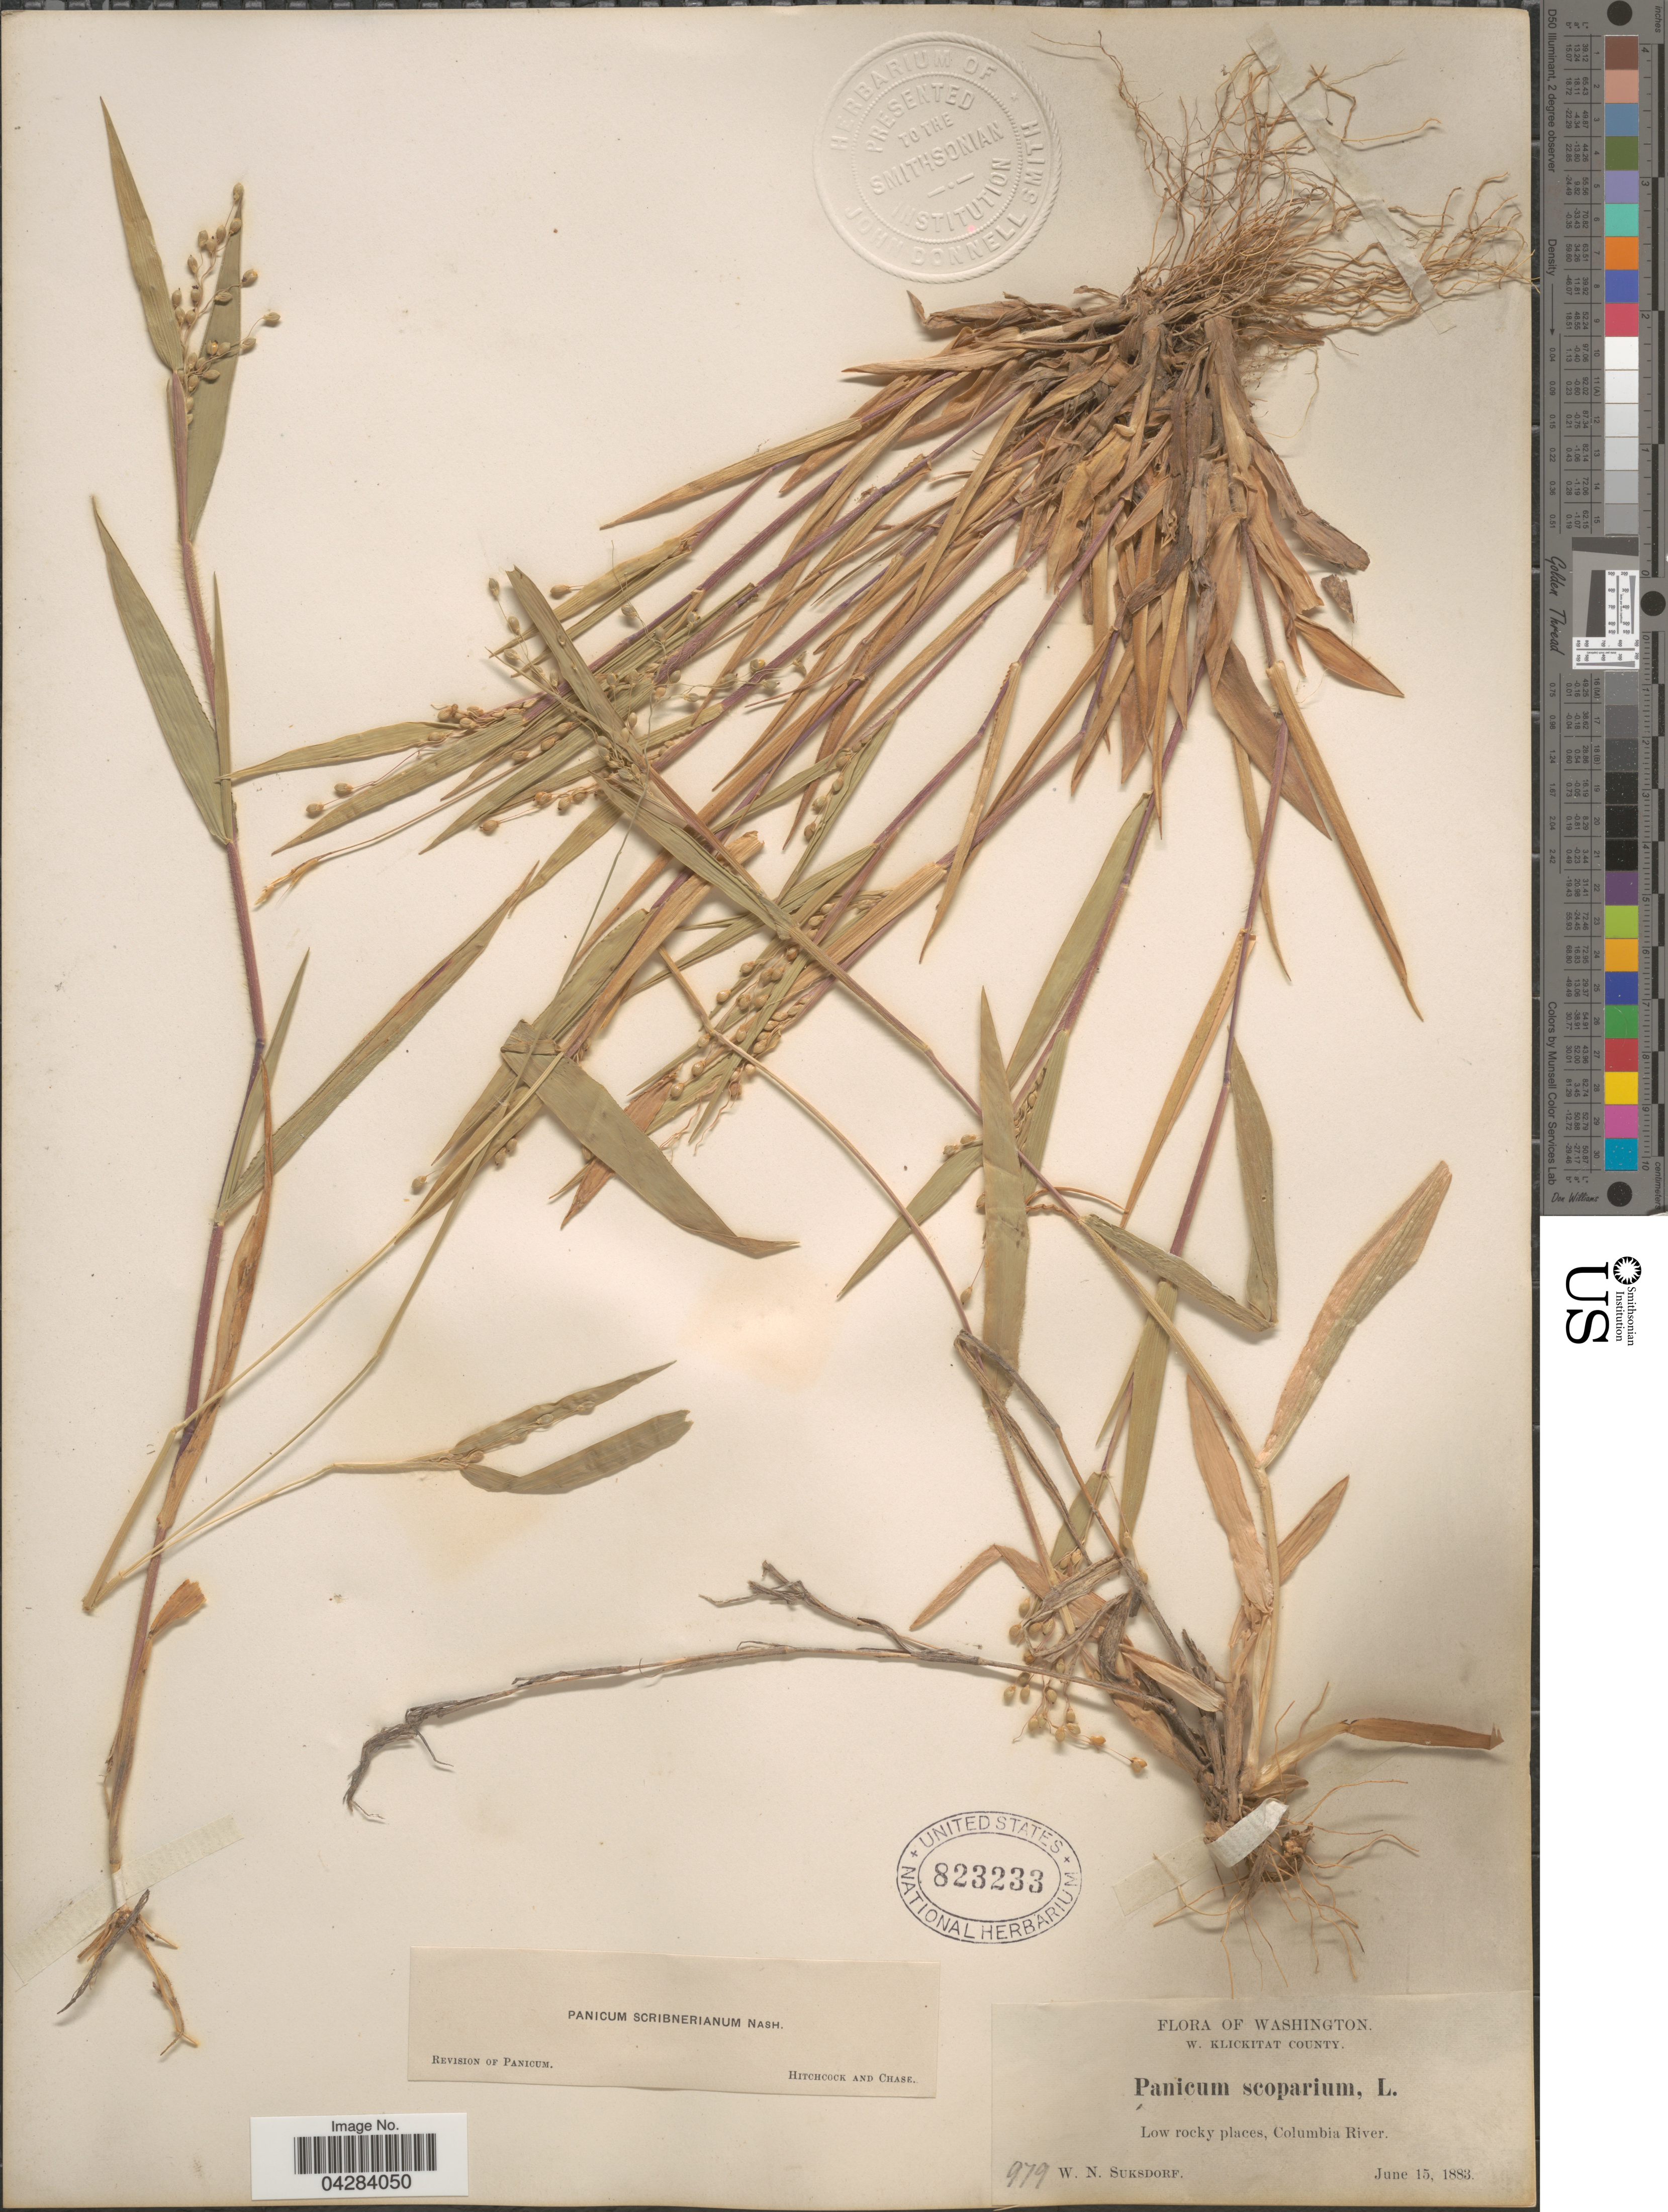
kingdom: Plantae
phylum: Tracheophyta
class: Liliopsida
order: Poales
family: Poaceae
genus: Dichanthelium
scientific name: Dichanthelium oligosanthes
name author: (Schult.) Gould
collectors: W. N. Suksdorf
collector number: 979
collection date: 1883-06-15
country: United States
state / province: Washington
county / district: Klickitat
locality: W. Klickitat County. Low rocky places, Columbia River.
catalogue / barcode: US 823233